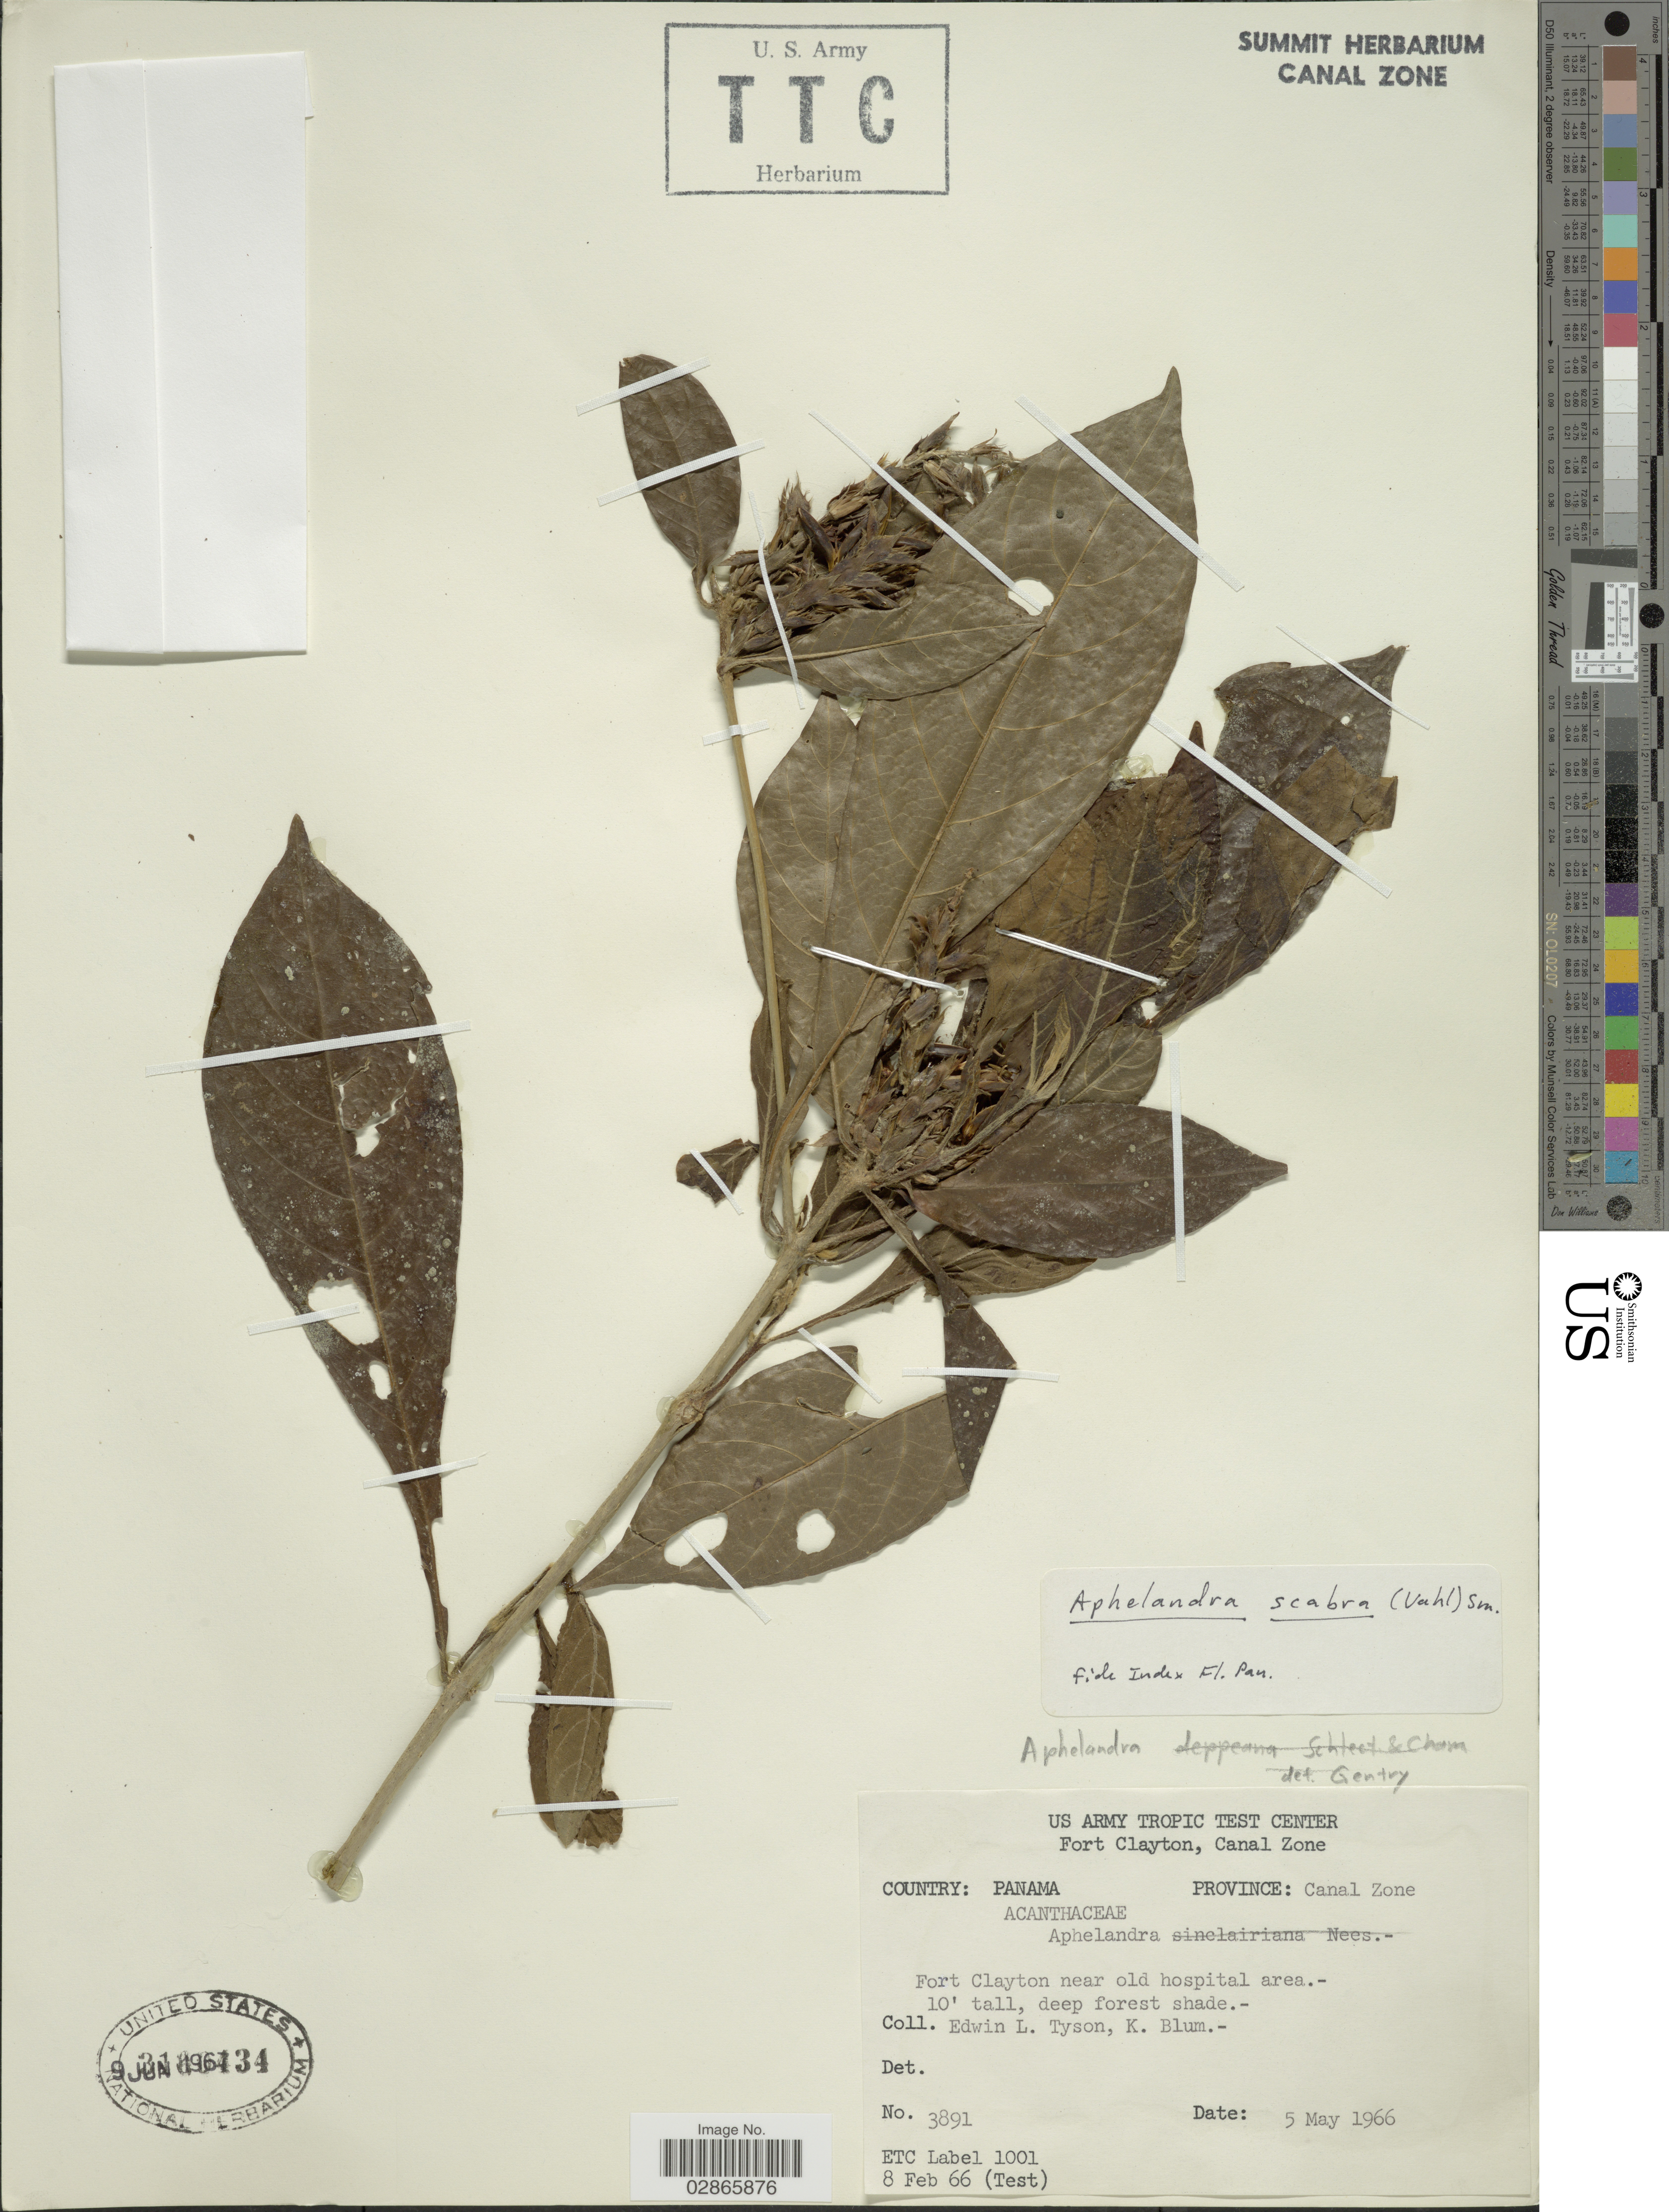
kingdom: Plantae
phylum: Tracheophyta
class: Magnoliopsida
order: Lamiales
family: Acanthaceae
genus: Aphelandra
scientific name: Aphelandra deppeana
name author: Schltdl. & Cham.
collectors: E. L. Tyson & K. Blum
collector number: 3891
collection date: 1966-05-05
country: Panama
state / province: Colón / Panamá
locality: Province: Canal Zone. Fort Clayton near old hospital area.